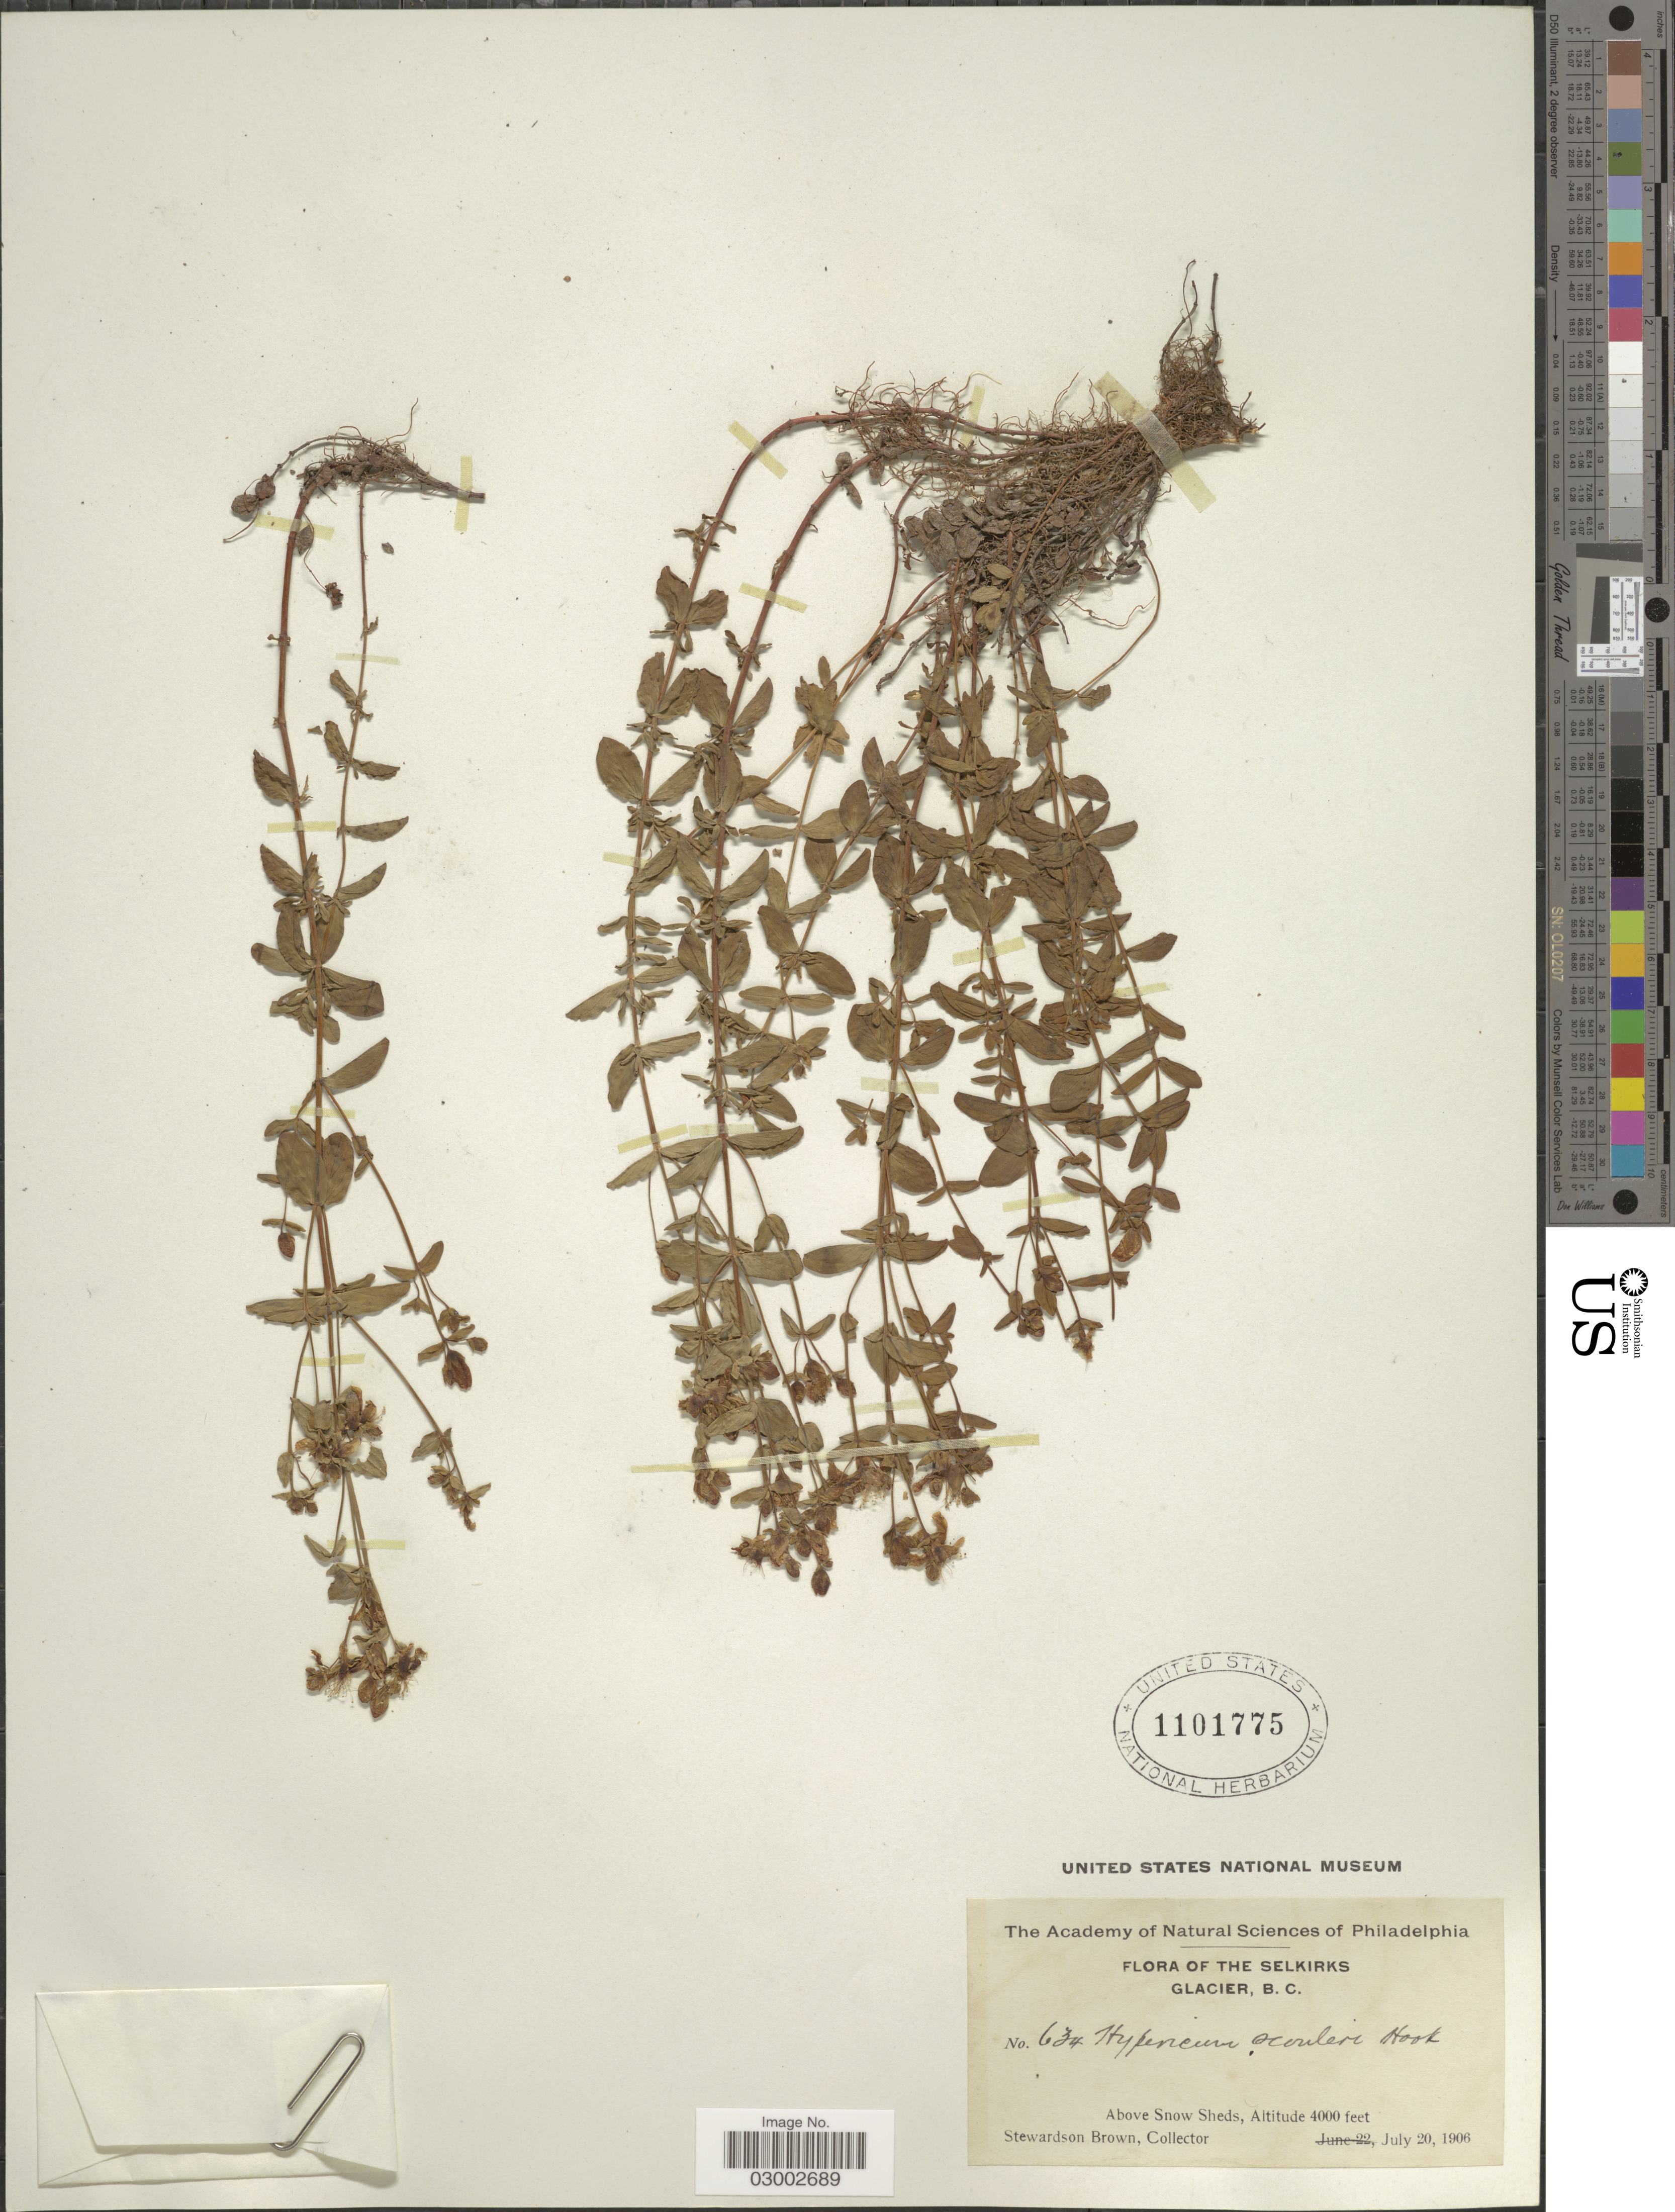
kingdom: Plantae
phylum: Tracheophyta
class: Magnoliopsida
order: Malpighiales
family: Hypericaceae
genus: Hypericum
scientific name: Hypericum scouleri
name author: Hook.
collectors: S. Brown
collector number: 634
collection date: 1906-07-20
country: Canada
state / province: British Columbia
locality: The Selkirks, Glacier. Above Snow Sheds.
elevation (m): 1219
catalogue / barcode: US 1101775